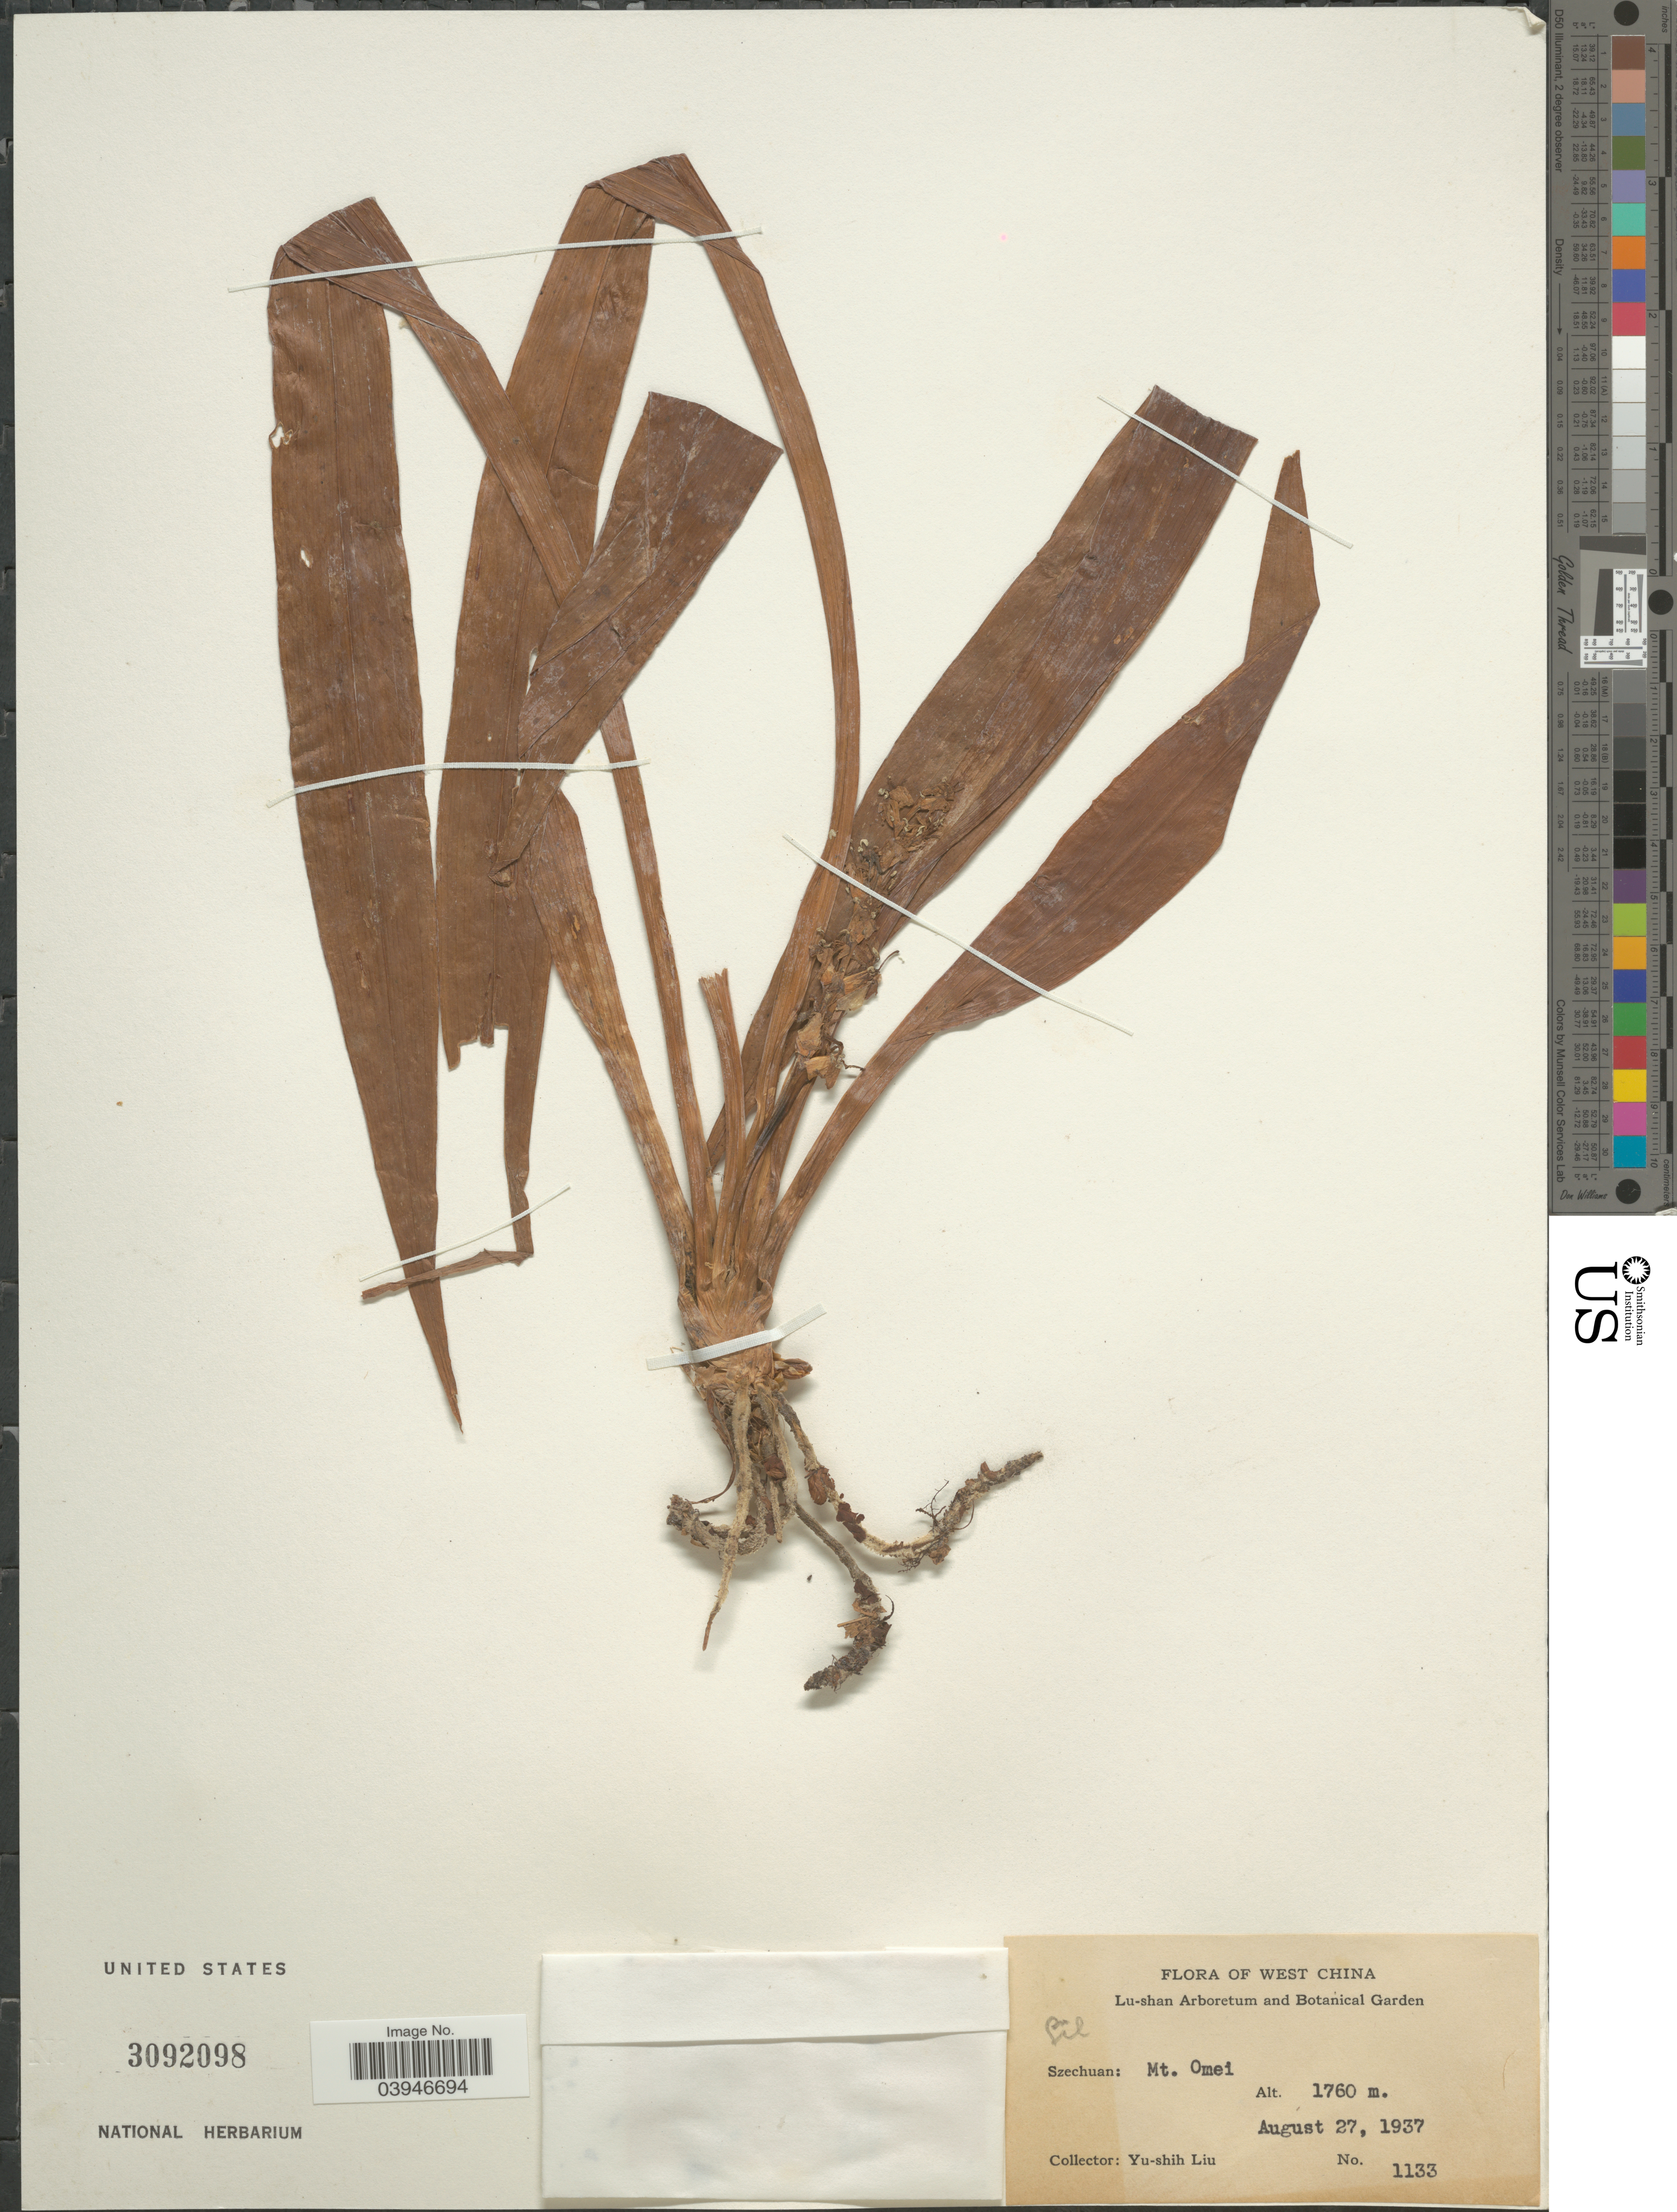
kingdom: Plantae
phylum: Tracheophyta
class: Liliopsida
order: Liliales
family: Liliaceae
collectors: Y.-S. Liu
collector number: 1133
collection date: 1937-08-27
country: China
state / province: Sichuan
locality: West China. Szechuan: Mt. Omei.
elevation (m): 1760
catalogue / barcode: US 3092098